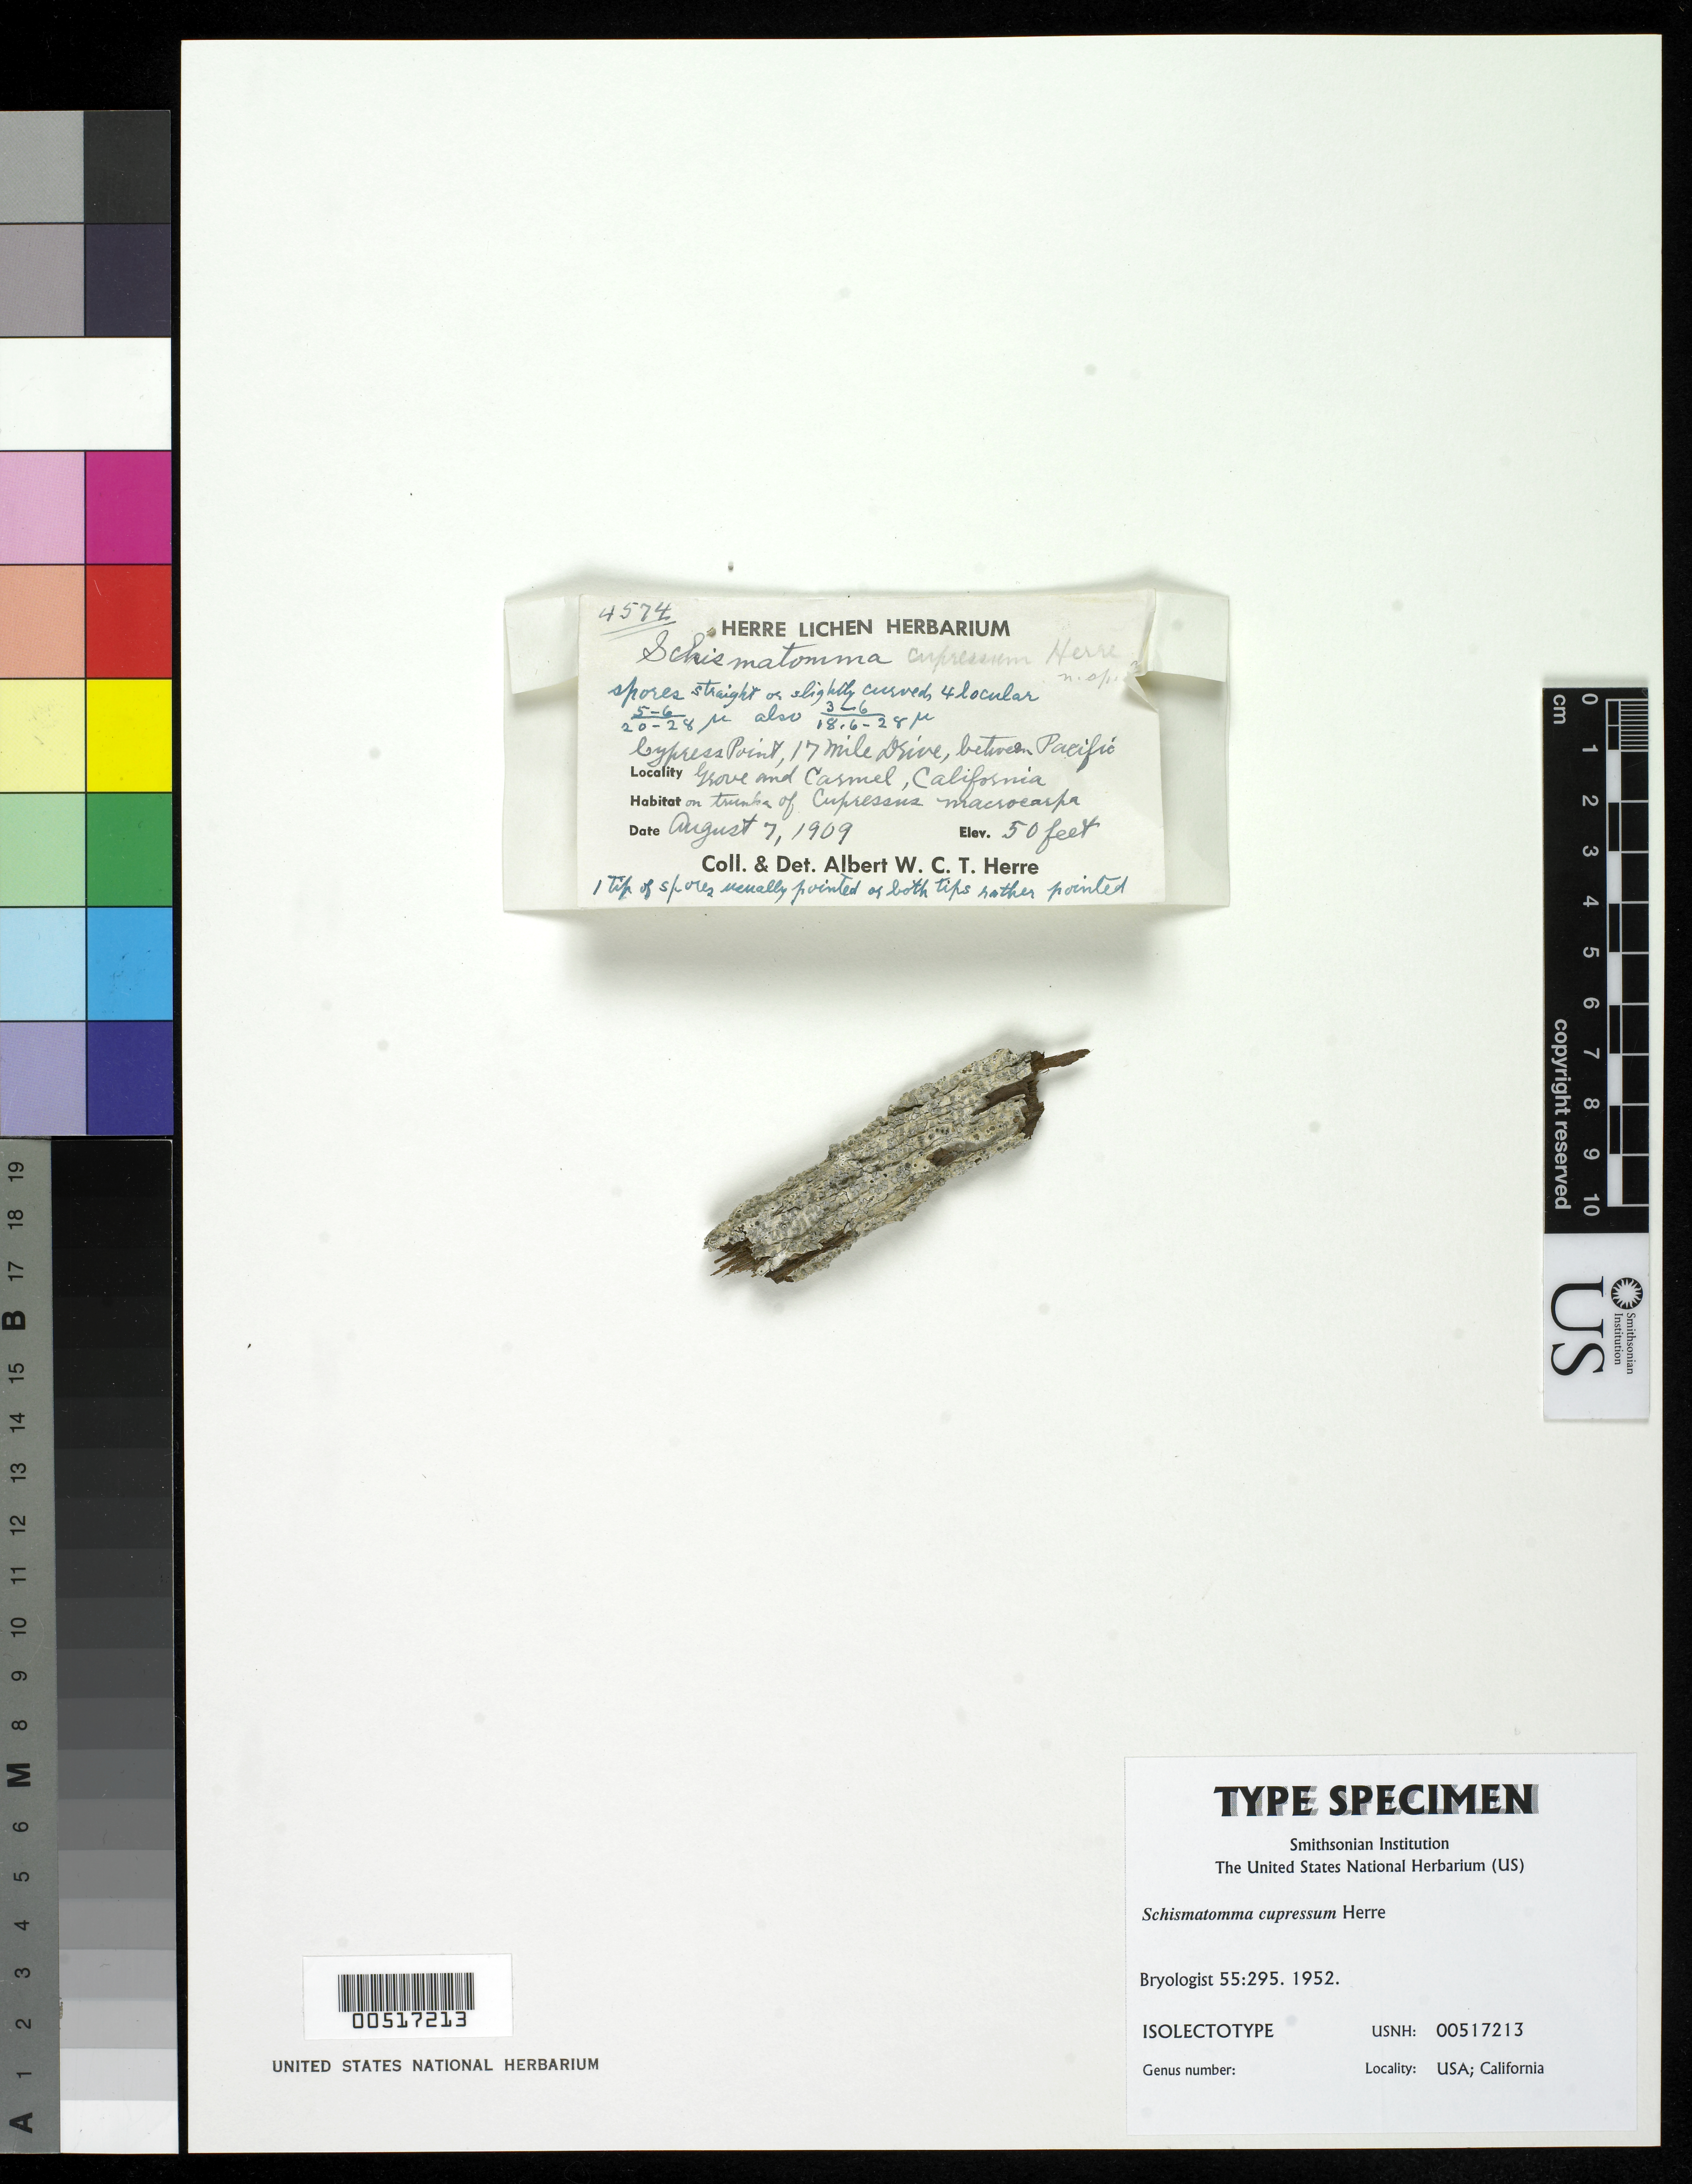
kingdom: Fungi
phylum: Ascomycota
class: Arthoniomycetes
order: Arthoniales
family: Roccellaceae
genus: Schismatomma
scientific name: Schismatomma cupressum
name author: Herre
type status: Isolectotype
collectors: A. W. Herre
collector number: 4574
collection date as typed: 07 Aug 1909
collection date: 1909-08-07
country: United States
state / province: California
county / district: Monterey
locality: Cypress Point, Seventeen Mile Drive, between Pacific Grove and Carmel.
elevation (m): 15